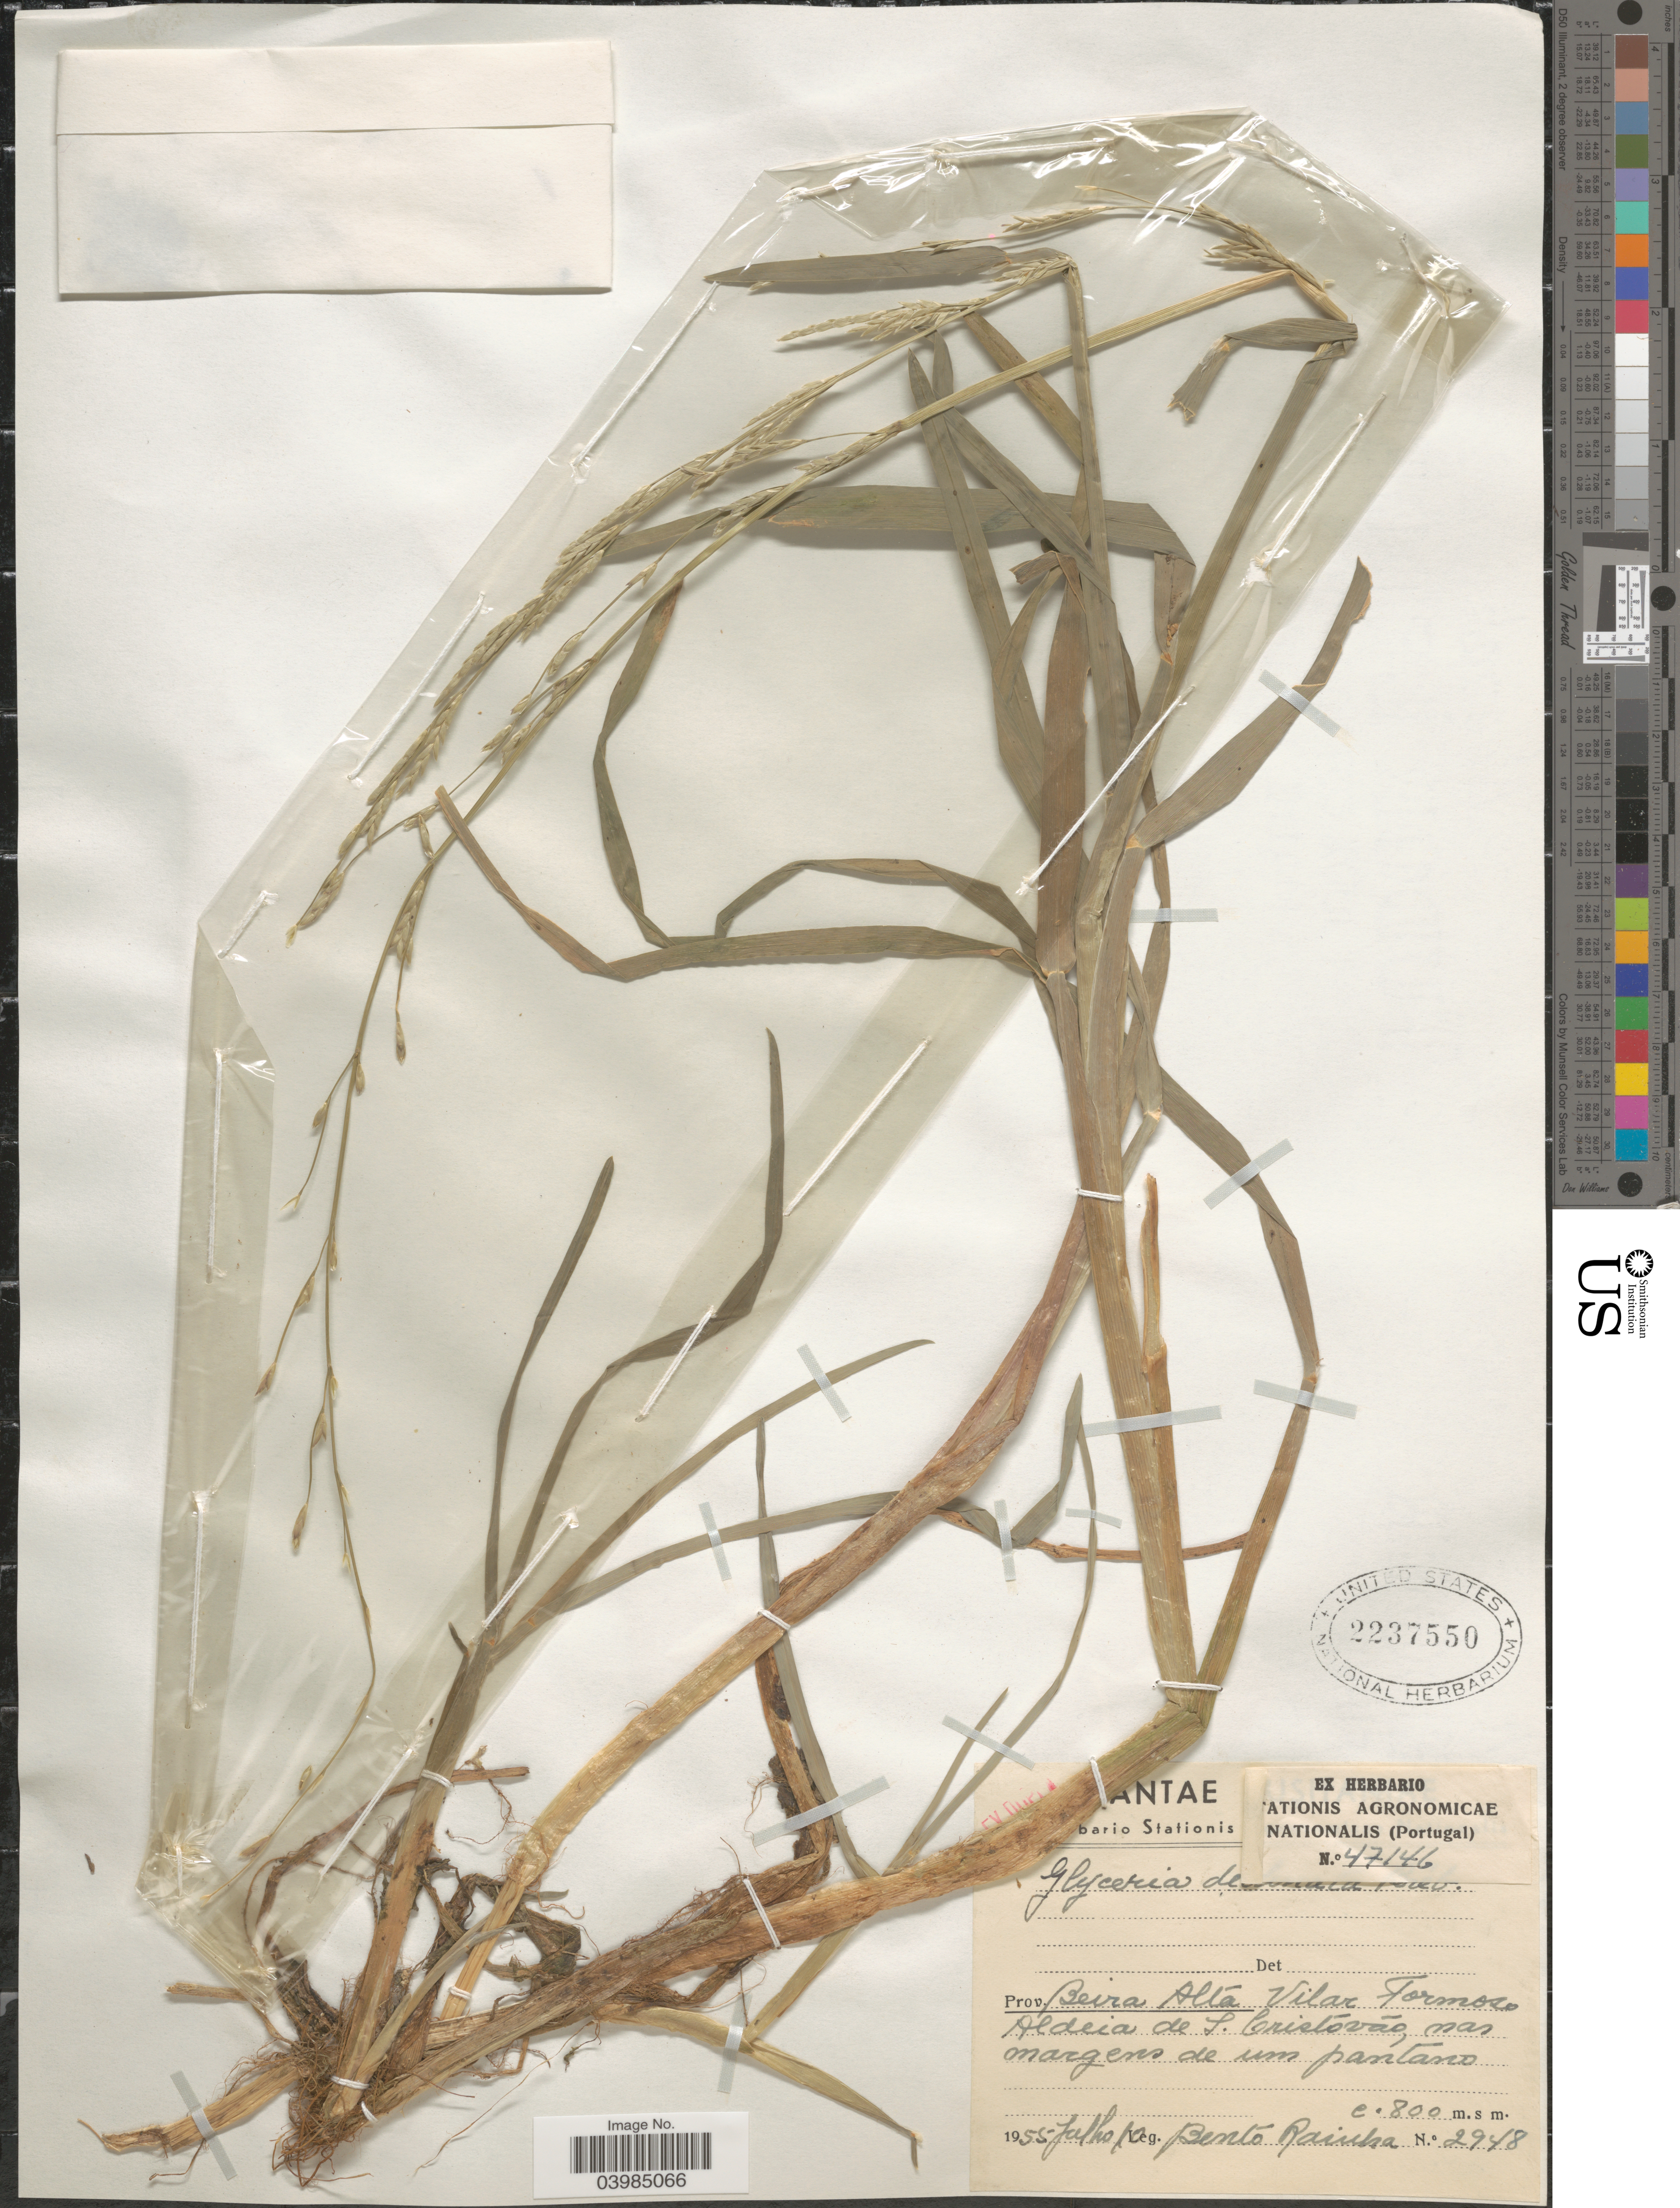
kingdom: Plantae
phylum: Tracheophyta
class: Liliopsida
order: Poales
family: Poaceae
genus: Glyceria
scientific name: Glyceria declinata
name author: Bréb.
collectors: B. Rainha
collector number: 2948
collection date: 1955-07-10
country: Portugal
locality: Prov. Beira Alta Vilar Formoso. Aldeia de s. Cristovão, nar margens de um pantano.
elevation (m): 800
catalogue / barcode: US 2237550